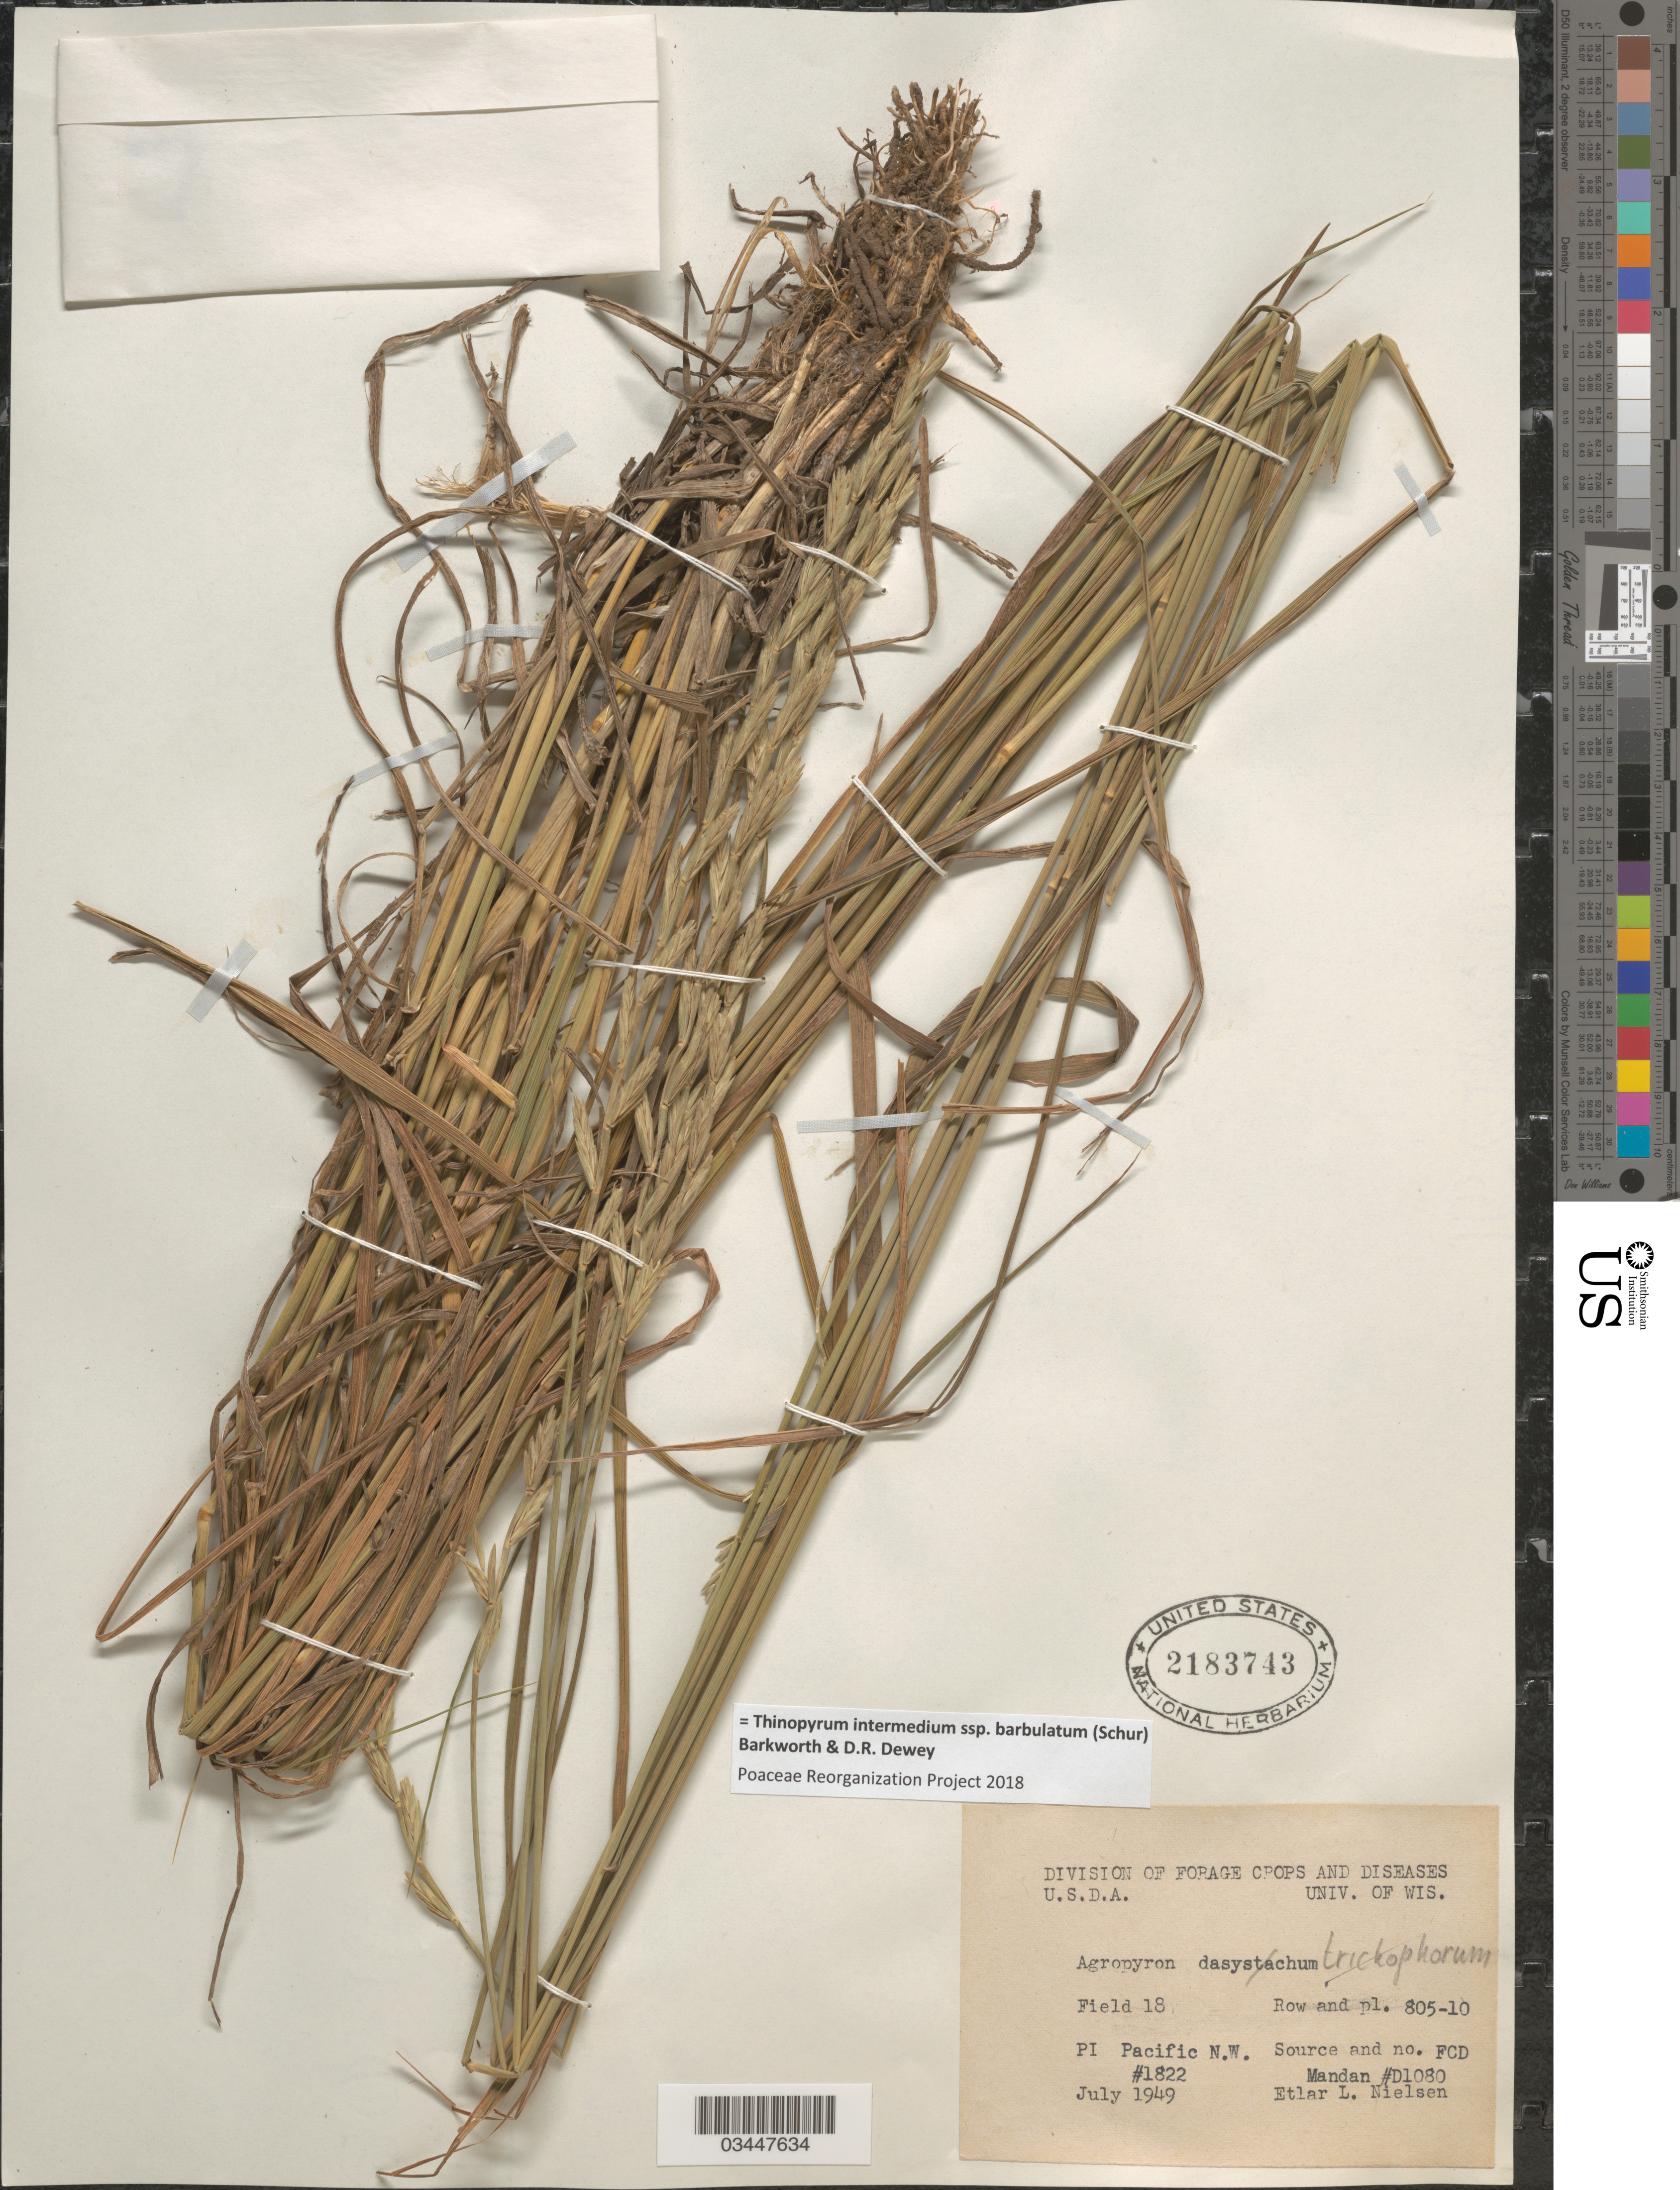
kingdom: Plantae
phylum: Tracheophyta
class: Liliopsida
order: Poales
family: Poaceae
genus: Thinopyrum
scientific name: Thinopyrum intermedium subsp. barbulatum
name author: (Schur) Barkworth & Dewey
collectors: E. L. Nielsen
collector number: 1822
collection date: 1949-07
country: United States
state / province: Washington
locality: Field 18. Row and pl. 805-10. Pacific N.W.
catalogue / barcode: US 2183743